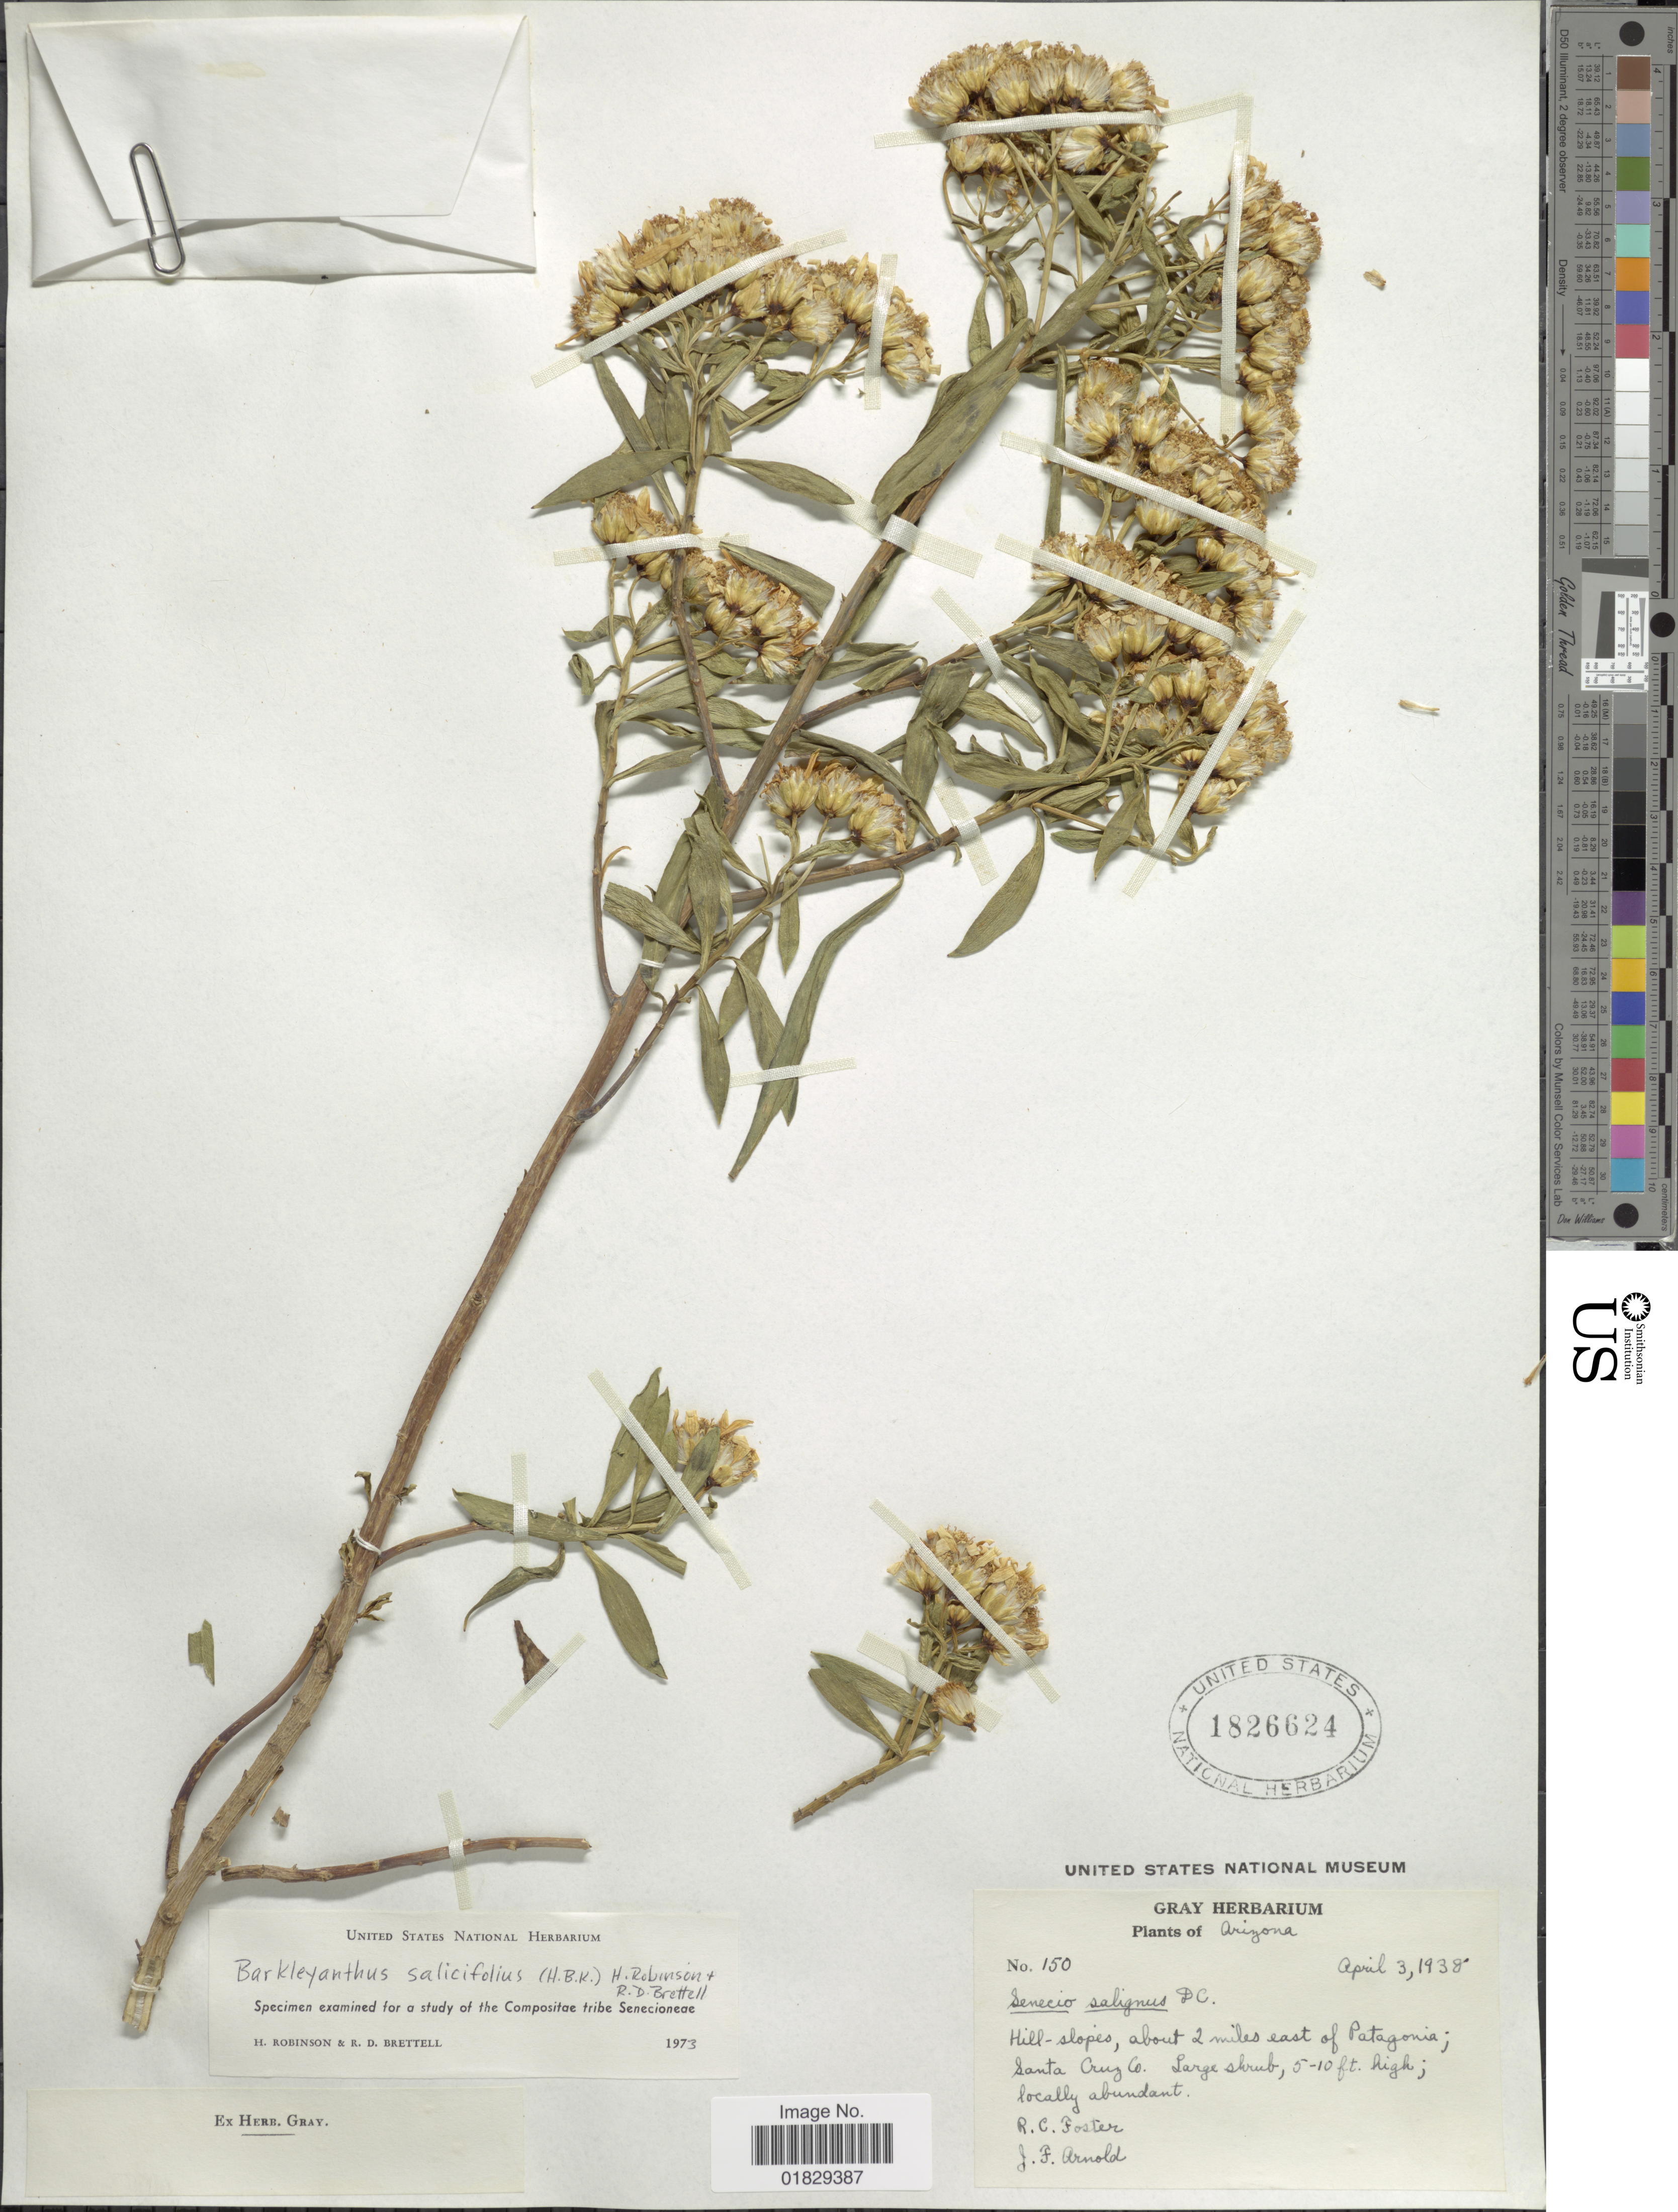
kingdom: Plantae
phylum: Tracheophyta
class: Magnoliopsida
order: Asterales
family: Asteraceae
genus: Barkleyanthus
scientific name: Barkleyanthus salicifolius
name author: (Kunth) H. Rob. & Brettell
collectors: R. C. Foster & J. F. Arnold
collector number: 150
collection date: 1938-04-03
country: United States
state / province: Arizona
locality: Hill-slopes, about 2 miles east of Patagonia; Santa Cruz Co.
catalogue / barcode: US 1826624